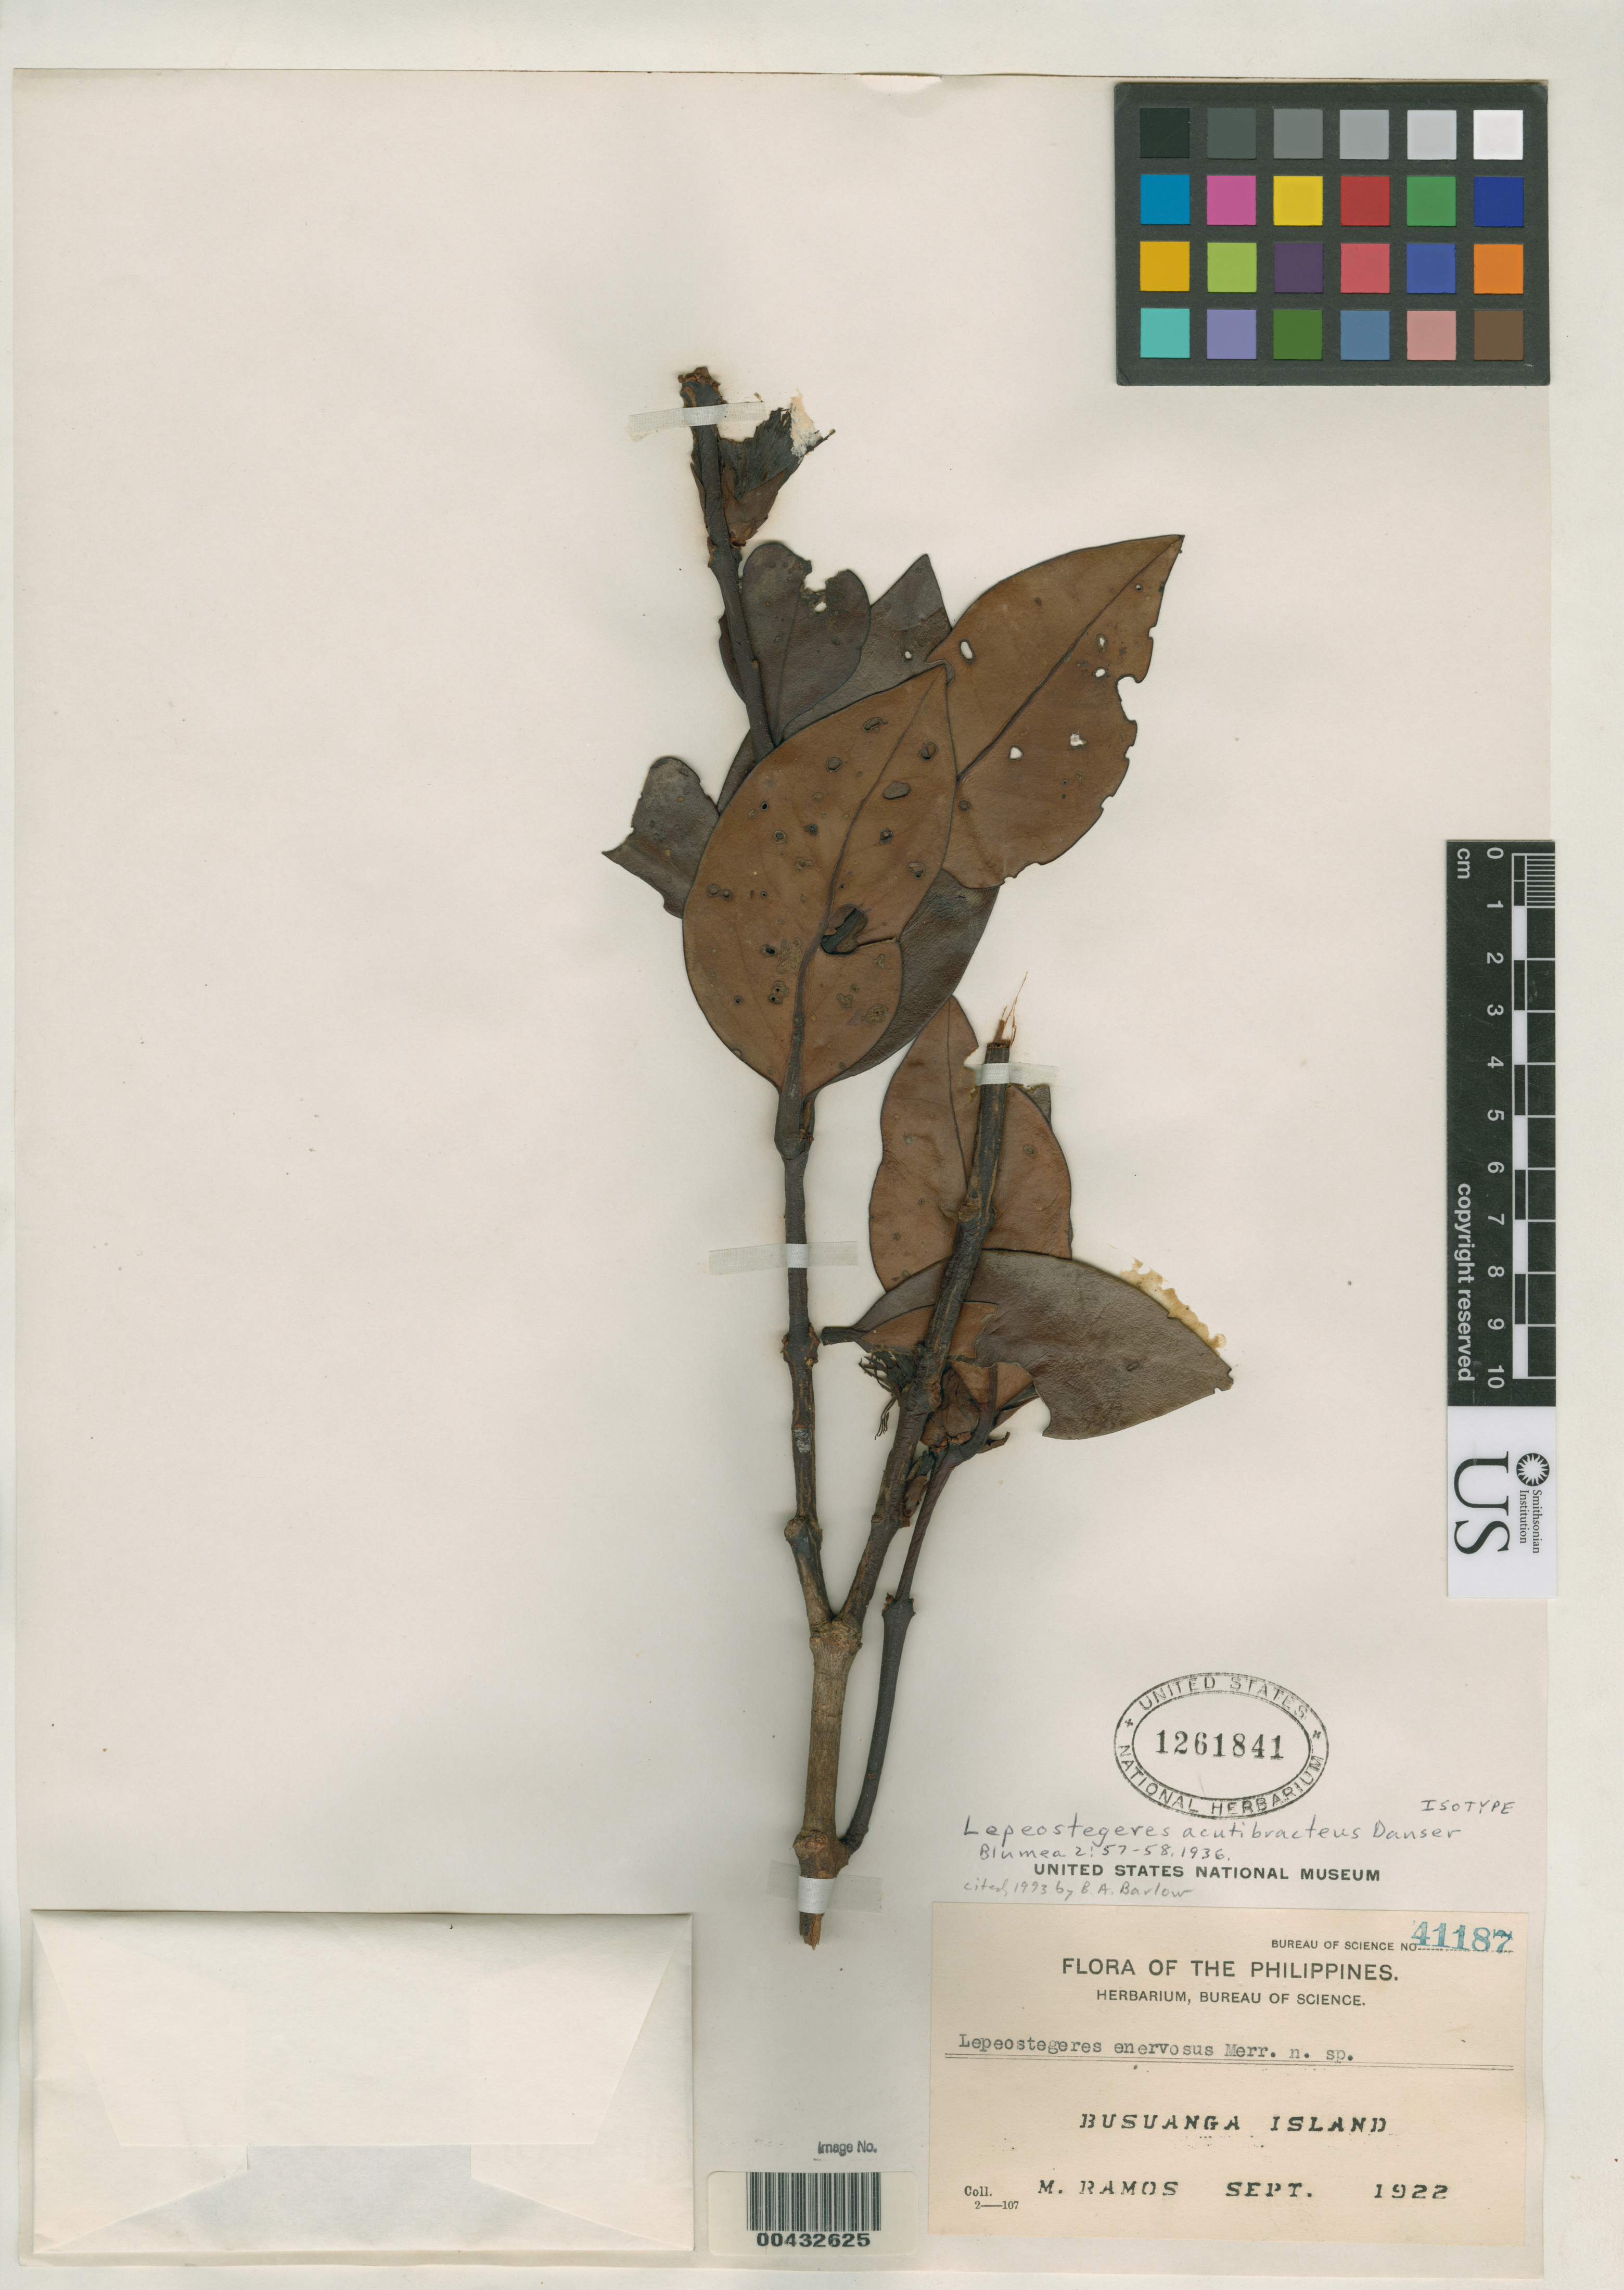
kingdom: Plantae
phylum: Tracheophyta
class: Magnoliopsida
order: Santalales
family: Loranthaceae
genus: Lepeostegeres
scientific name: Lepeostegeres acutibracteus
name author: Danser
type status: Isotype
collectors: M. Ramos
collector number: Bur. Sci. 41187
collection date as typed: Sep 1922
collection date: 1922-09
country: Philippines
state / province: Mimaropa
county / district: Palawan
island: Busuanga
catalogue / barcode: US 1261841